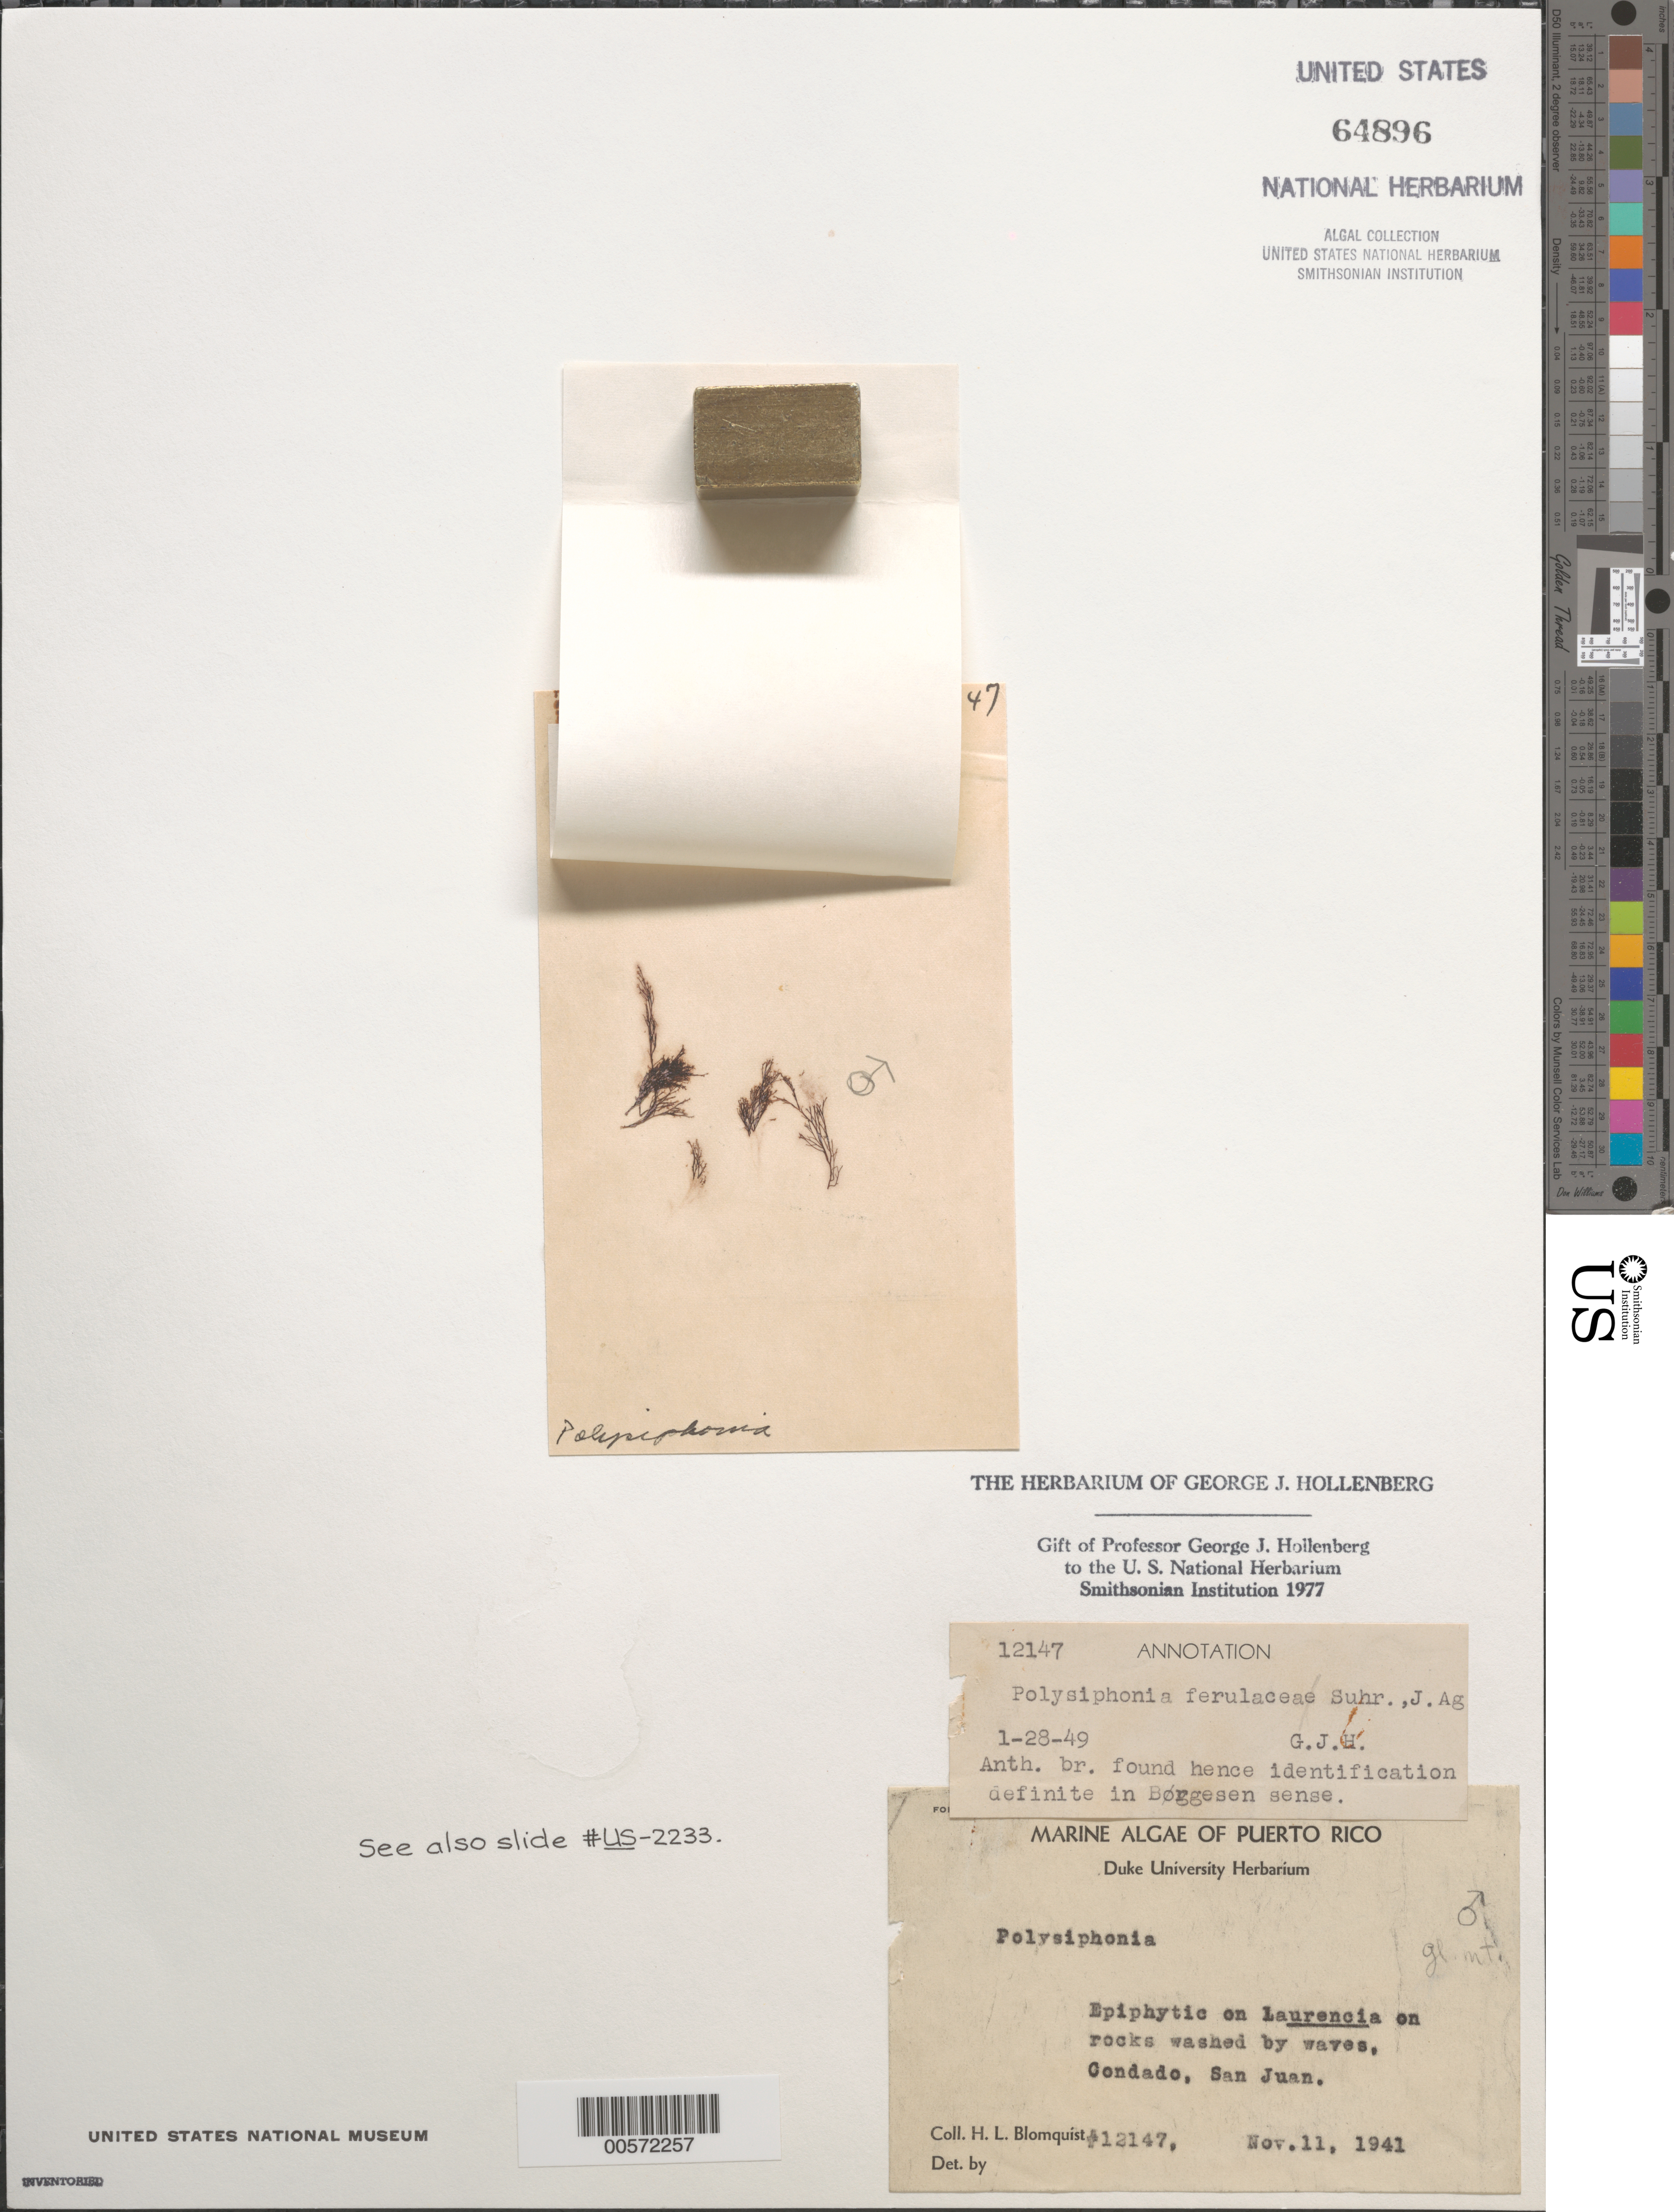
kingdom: Plantae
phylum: Rhodophyta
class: Florideophyceae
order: Ceramiales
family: Rhodomelaceae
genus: Melanothamnus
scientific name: Melanothamnus ferulaceus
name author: (Suhr ex J. Agardh) Diaz-Tapia & Maggs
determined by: Algae name updating Project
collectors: H. Blomquist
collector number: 12147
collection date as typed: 11 Nov 1941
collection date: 1941-11-11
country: Puerto Rico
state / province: San Juan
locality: Condado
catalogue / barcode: US 64896